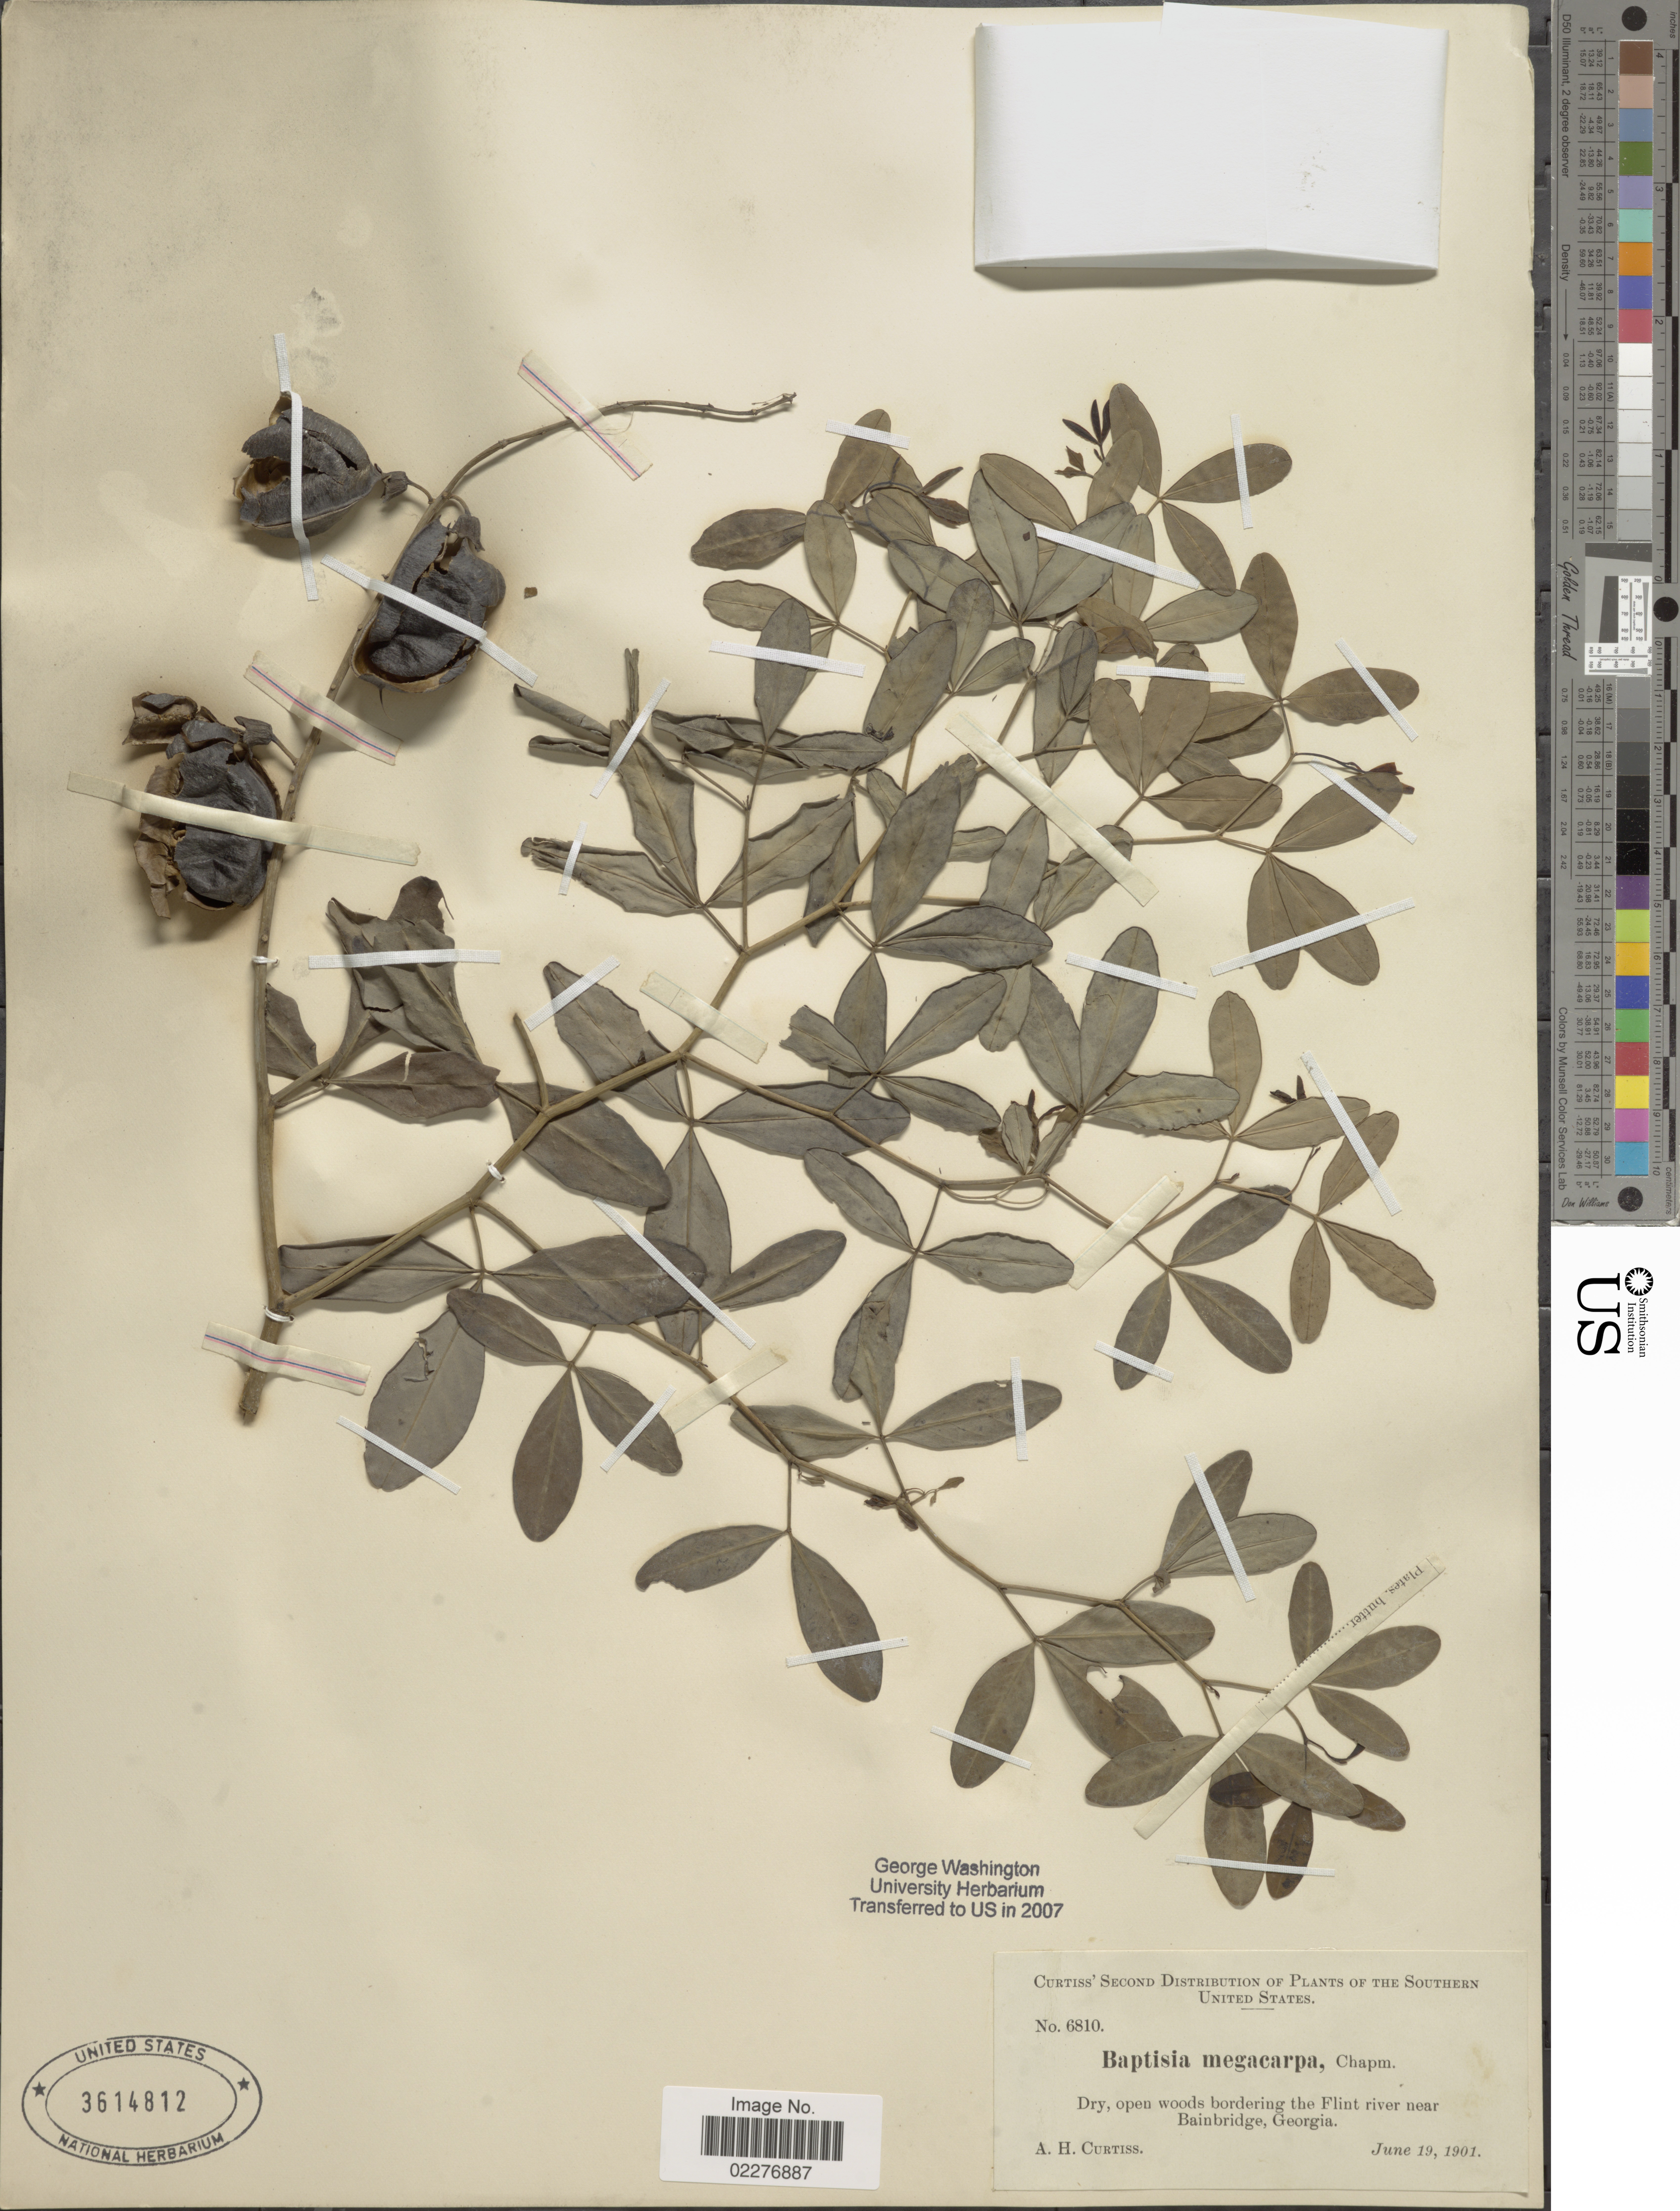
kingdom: Plantae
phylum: Tracheophyta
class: Magnoliopsida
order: Fabales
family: Fabaceae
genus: Baptisia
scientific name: Baptisia megacarpa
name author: Torr. & A. Gray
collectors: A. H. Curtiss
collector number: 6810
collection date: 1901-06-19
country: United States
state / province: Georgia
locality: The Southern United States, Dry, open woods bordering the Flint river near Bainbridge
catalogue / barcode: US 3614812